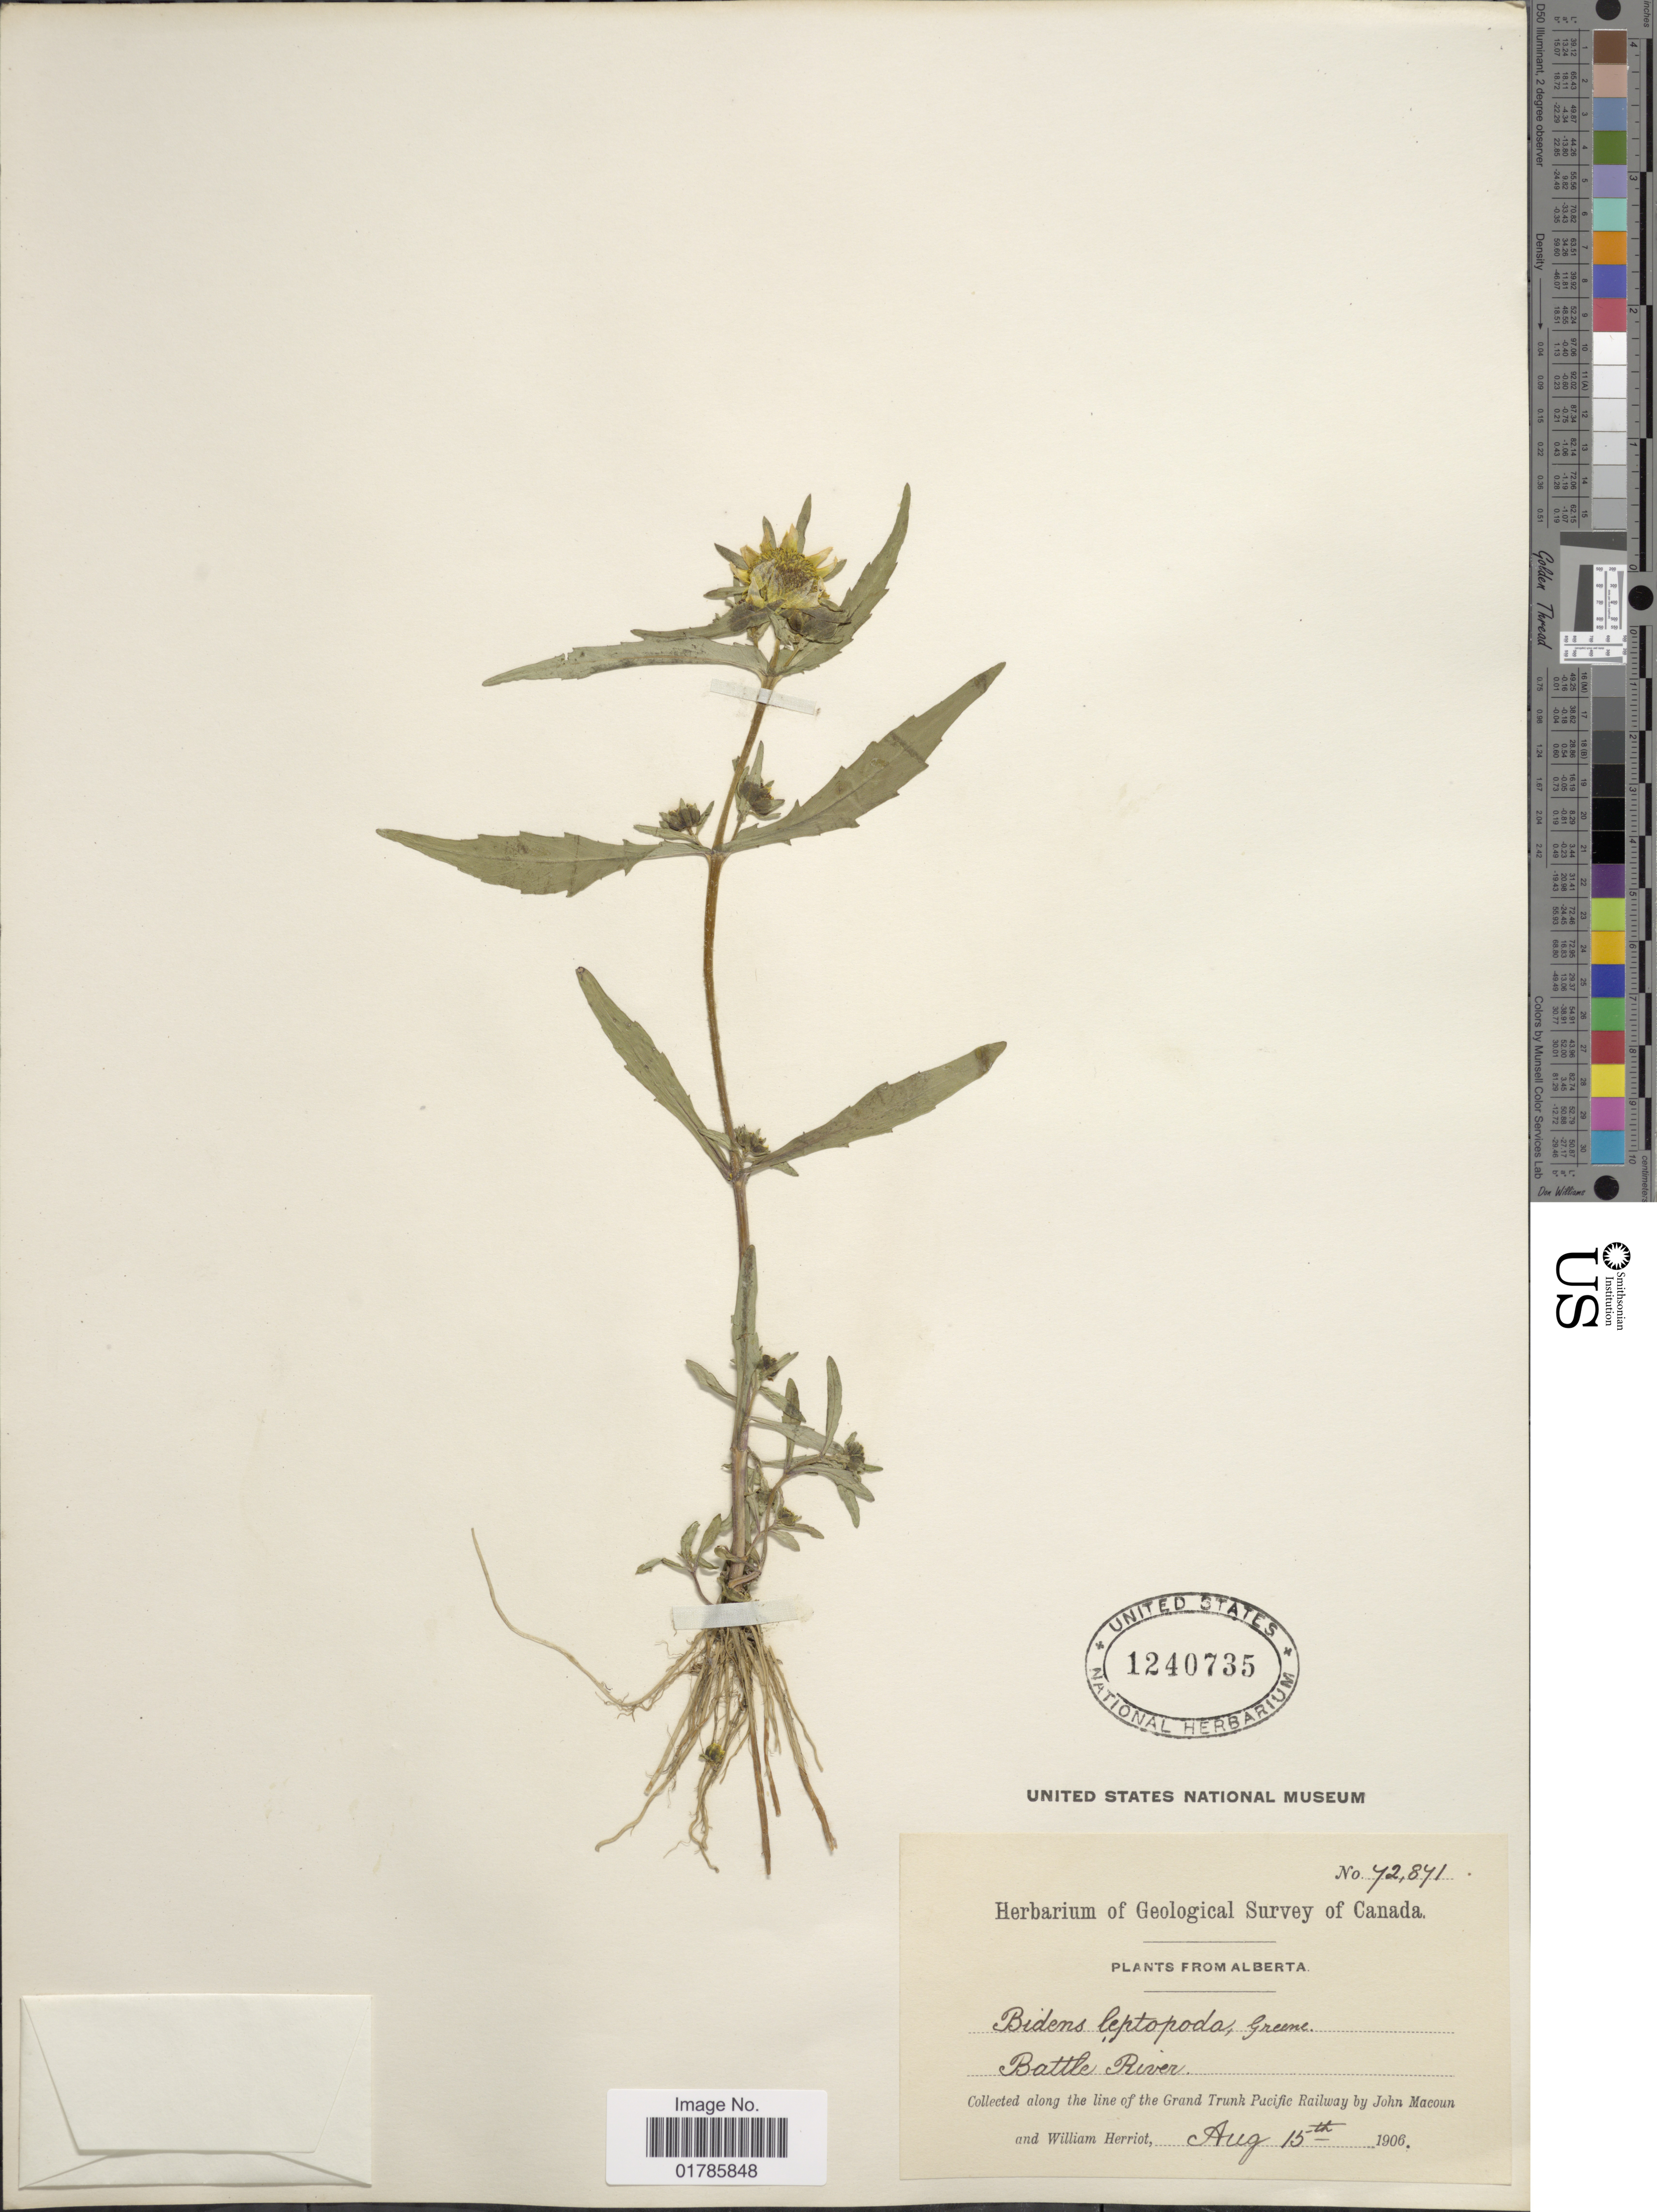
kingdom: Plantae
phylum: Tracheophyta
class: Magnoliopsida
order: Asterales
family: Asteraceae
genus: Bidens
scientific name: Bidens cernua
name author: L.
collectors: J. Macoun & W. Herriot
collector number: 72871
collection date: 1906-08-15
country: Canada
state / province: Alberta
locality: Battle River, Along the line of the Grand Trunk Pacific Railway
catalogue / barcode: US 1240735